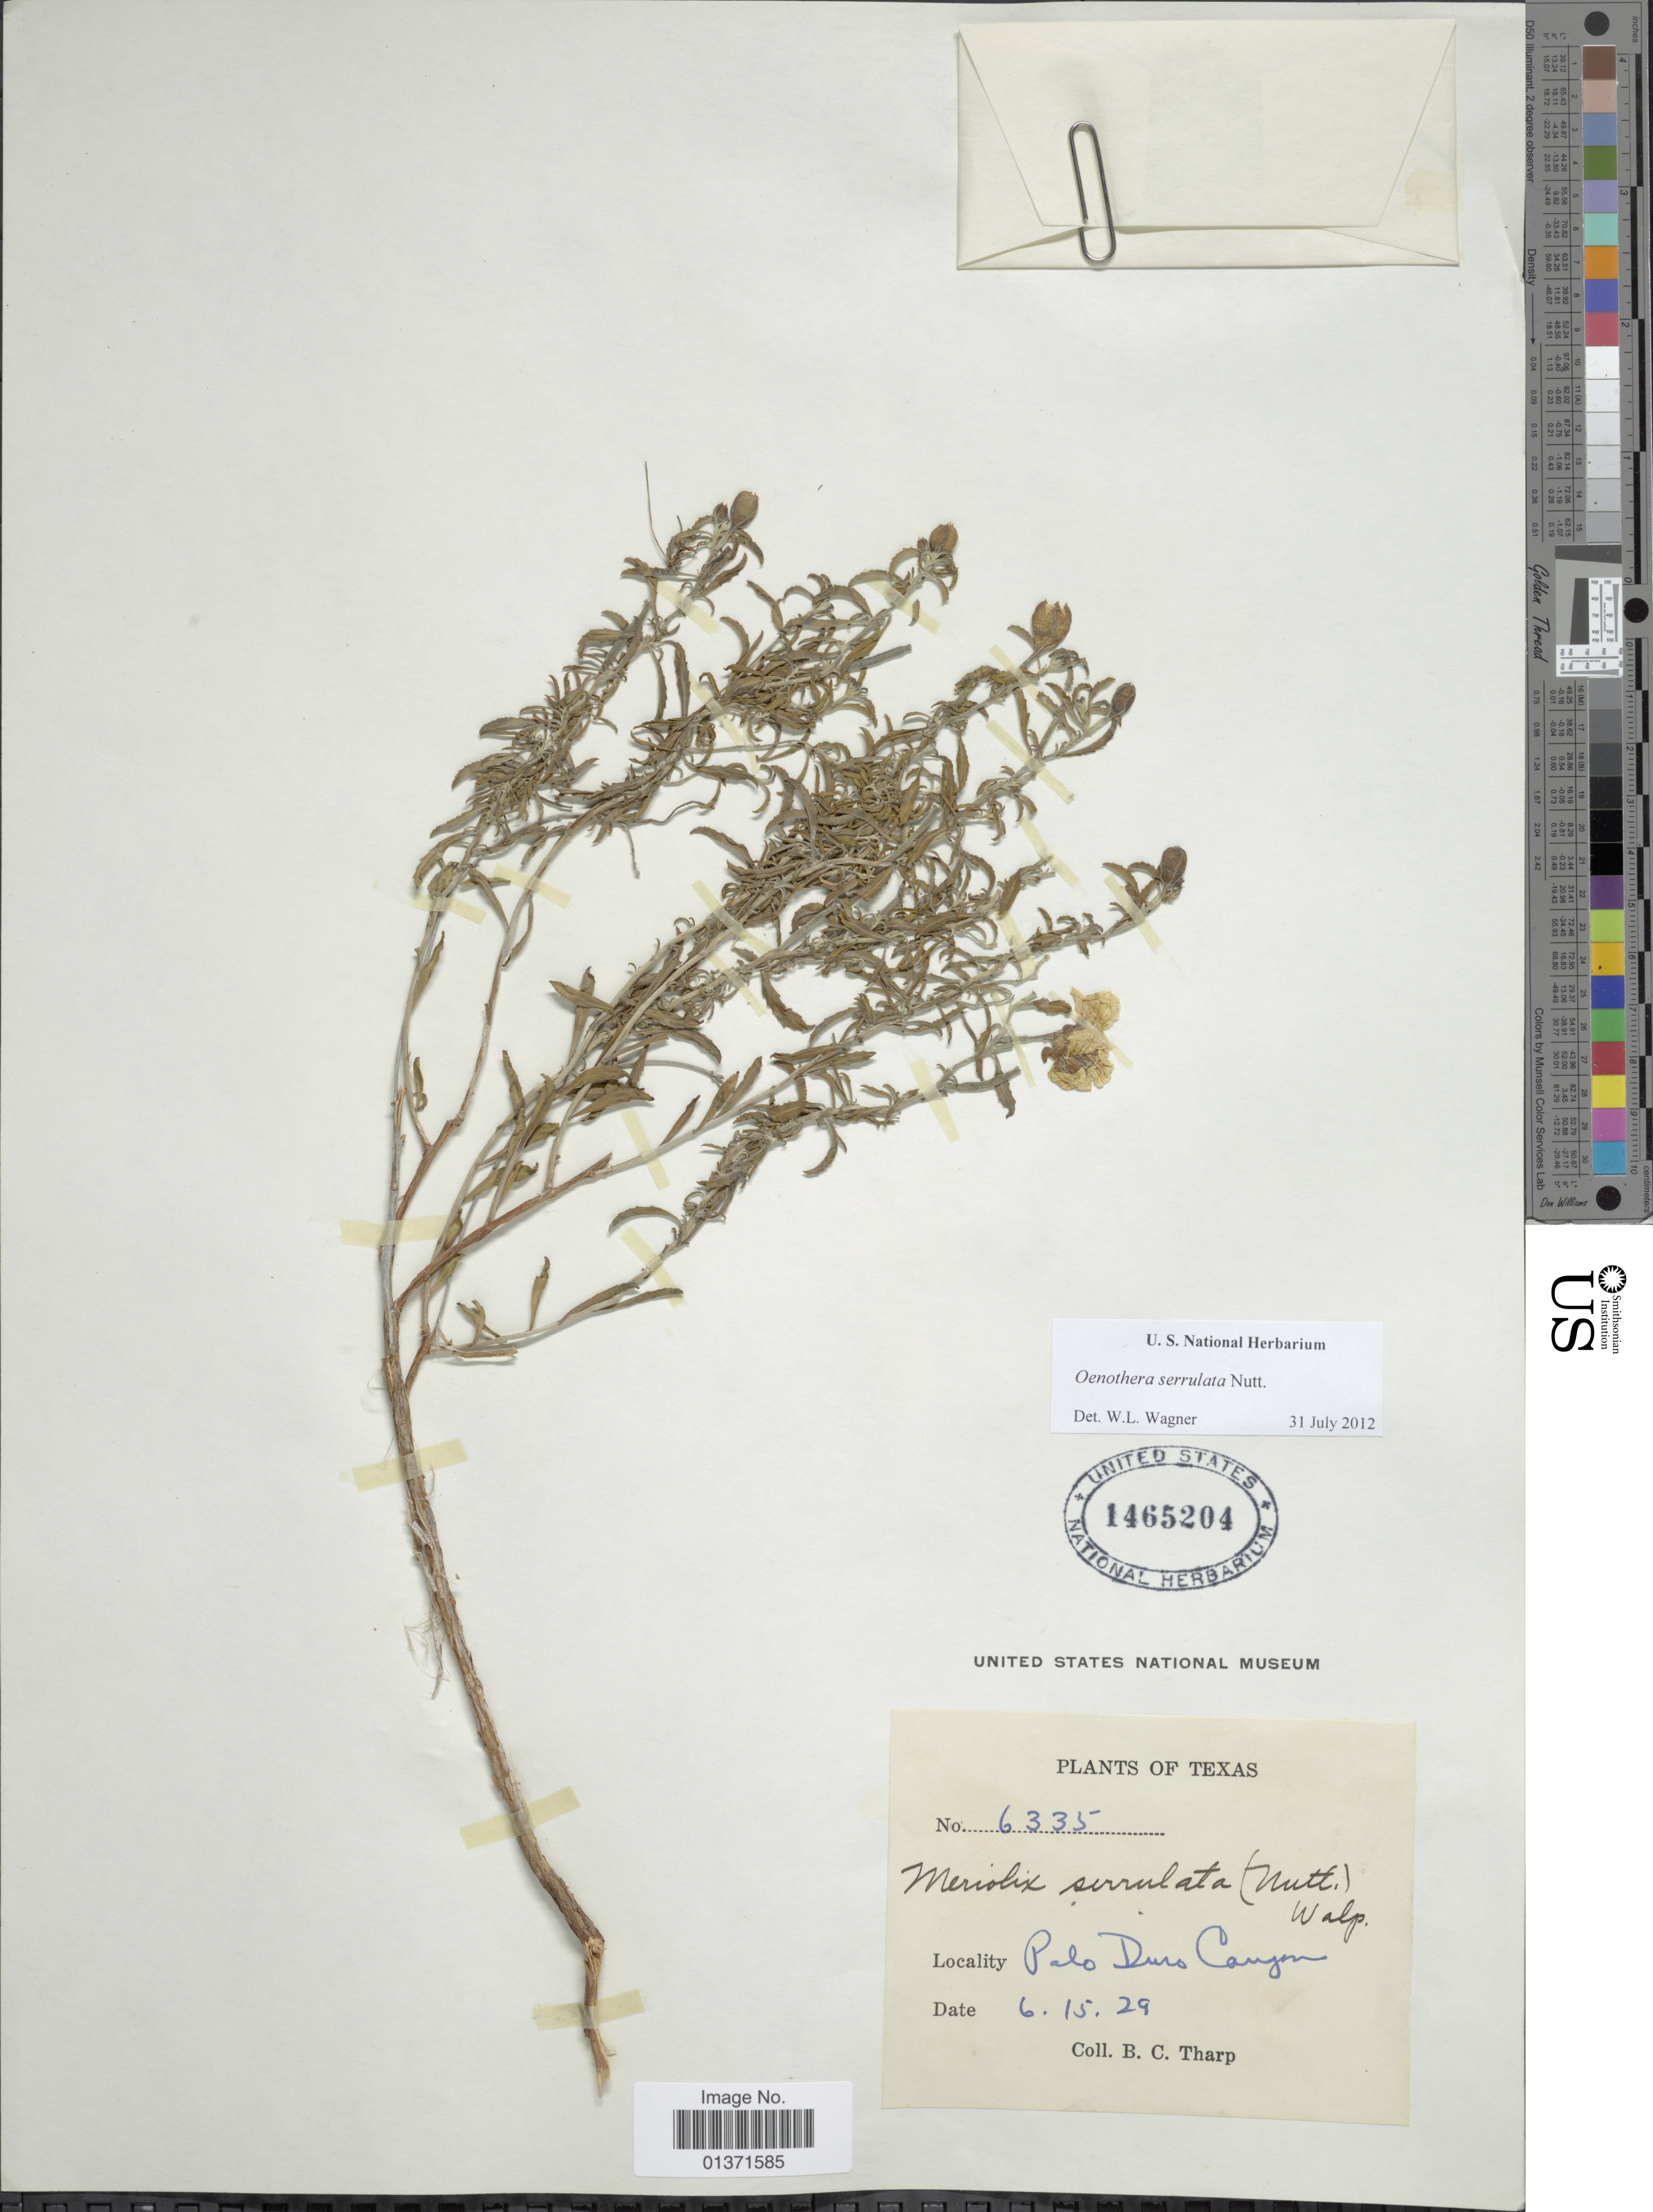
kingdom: Plantae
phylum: Tracheophyta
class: Magnoliopsida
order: Myrtales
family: Onagraceae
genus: Oenothera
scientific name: Oenothera serrulata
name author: Nutt.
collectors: B. C. Tharp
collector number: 6335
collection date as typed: Transcribed d/m/y: 15/6/29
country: United States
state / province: Texas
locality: Palo Duro Canyon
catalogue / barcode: US 1465204